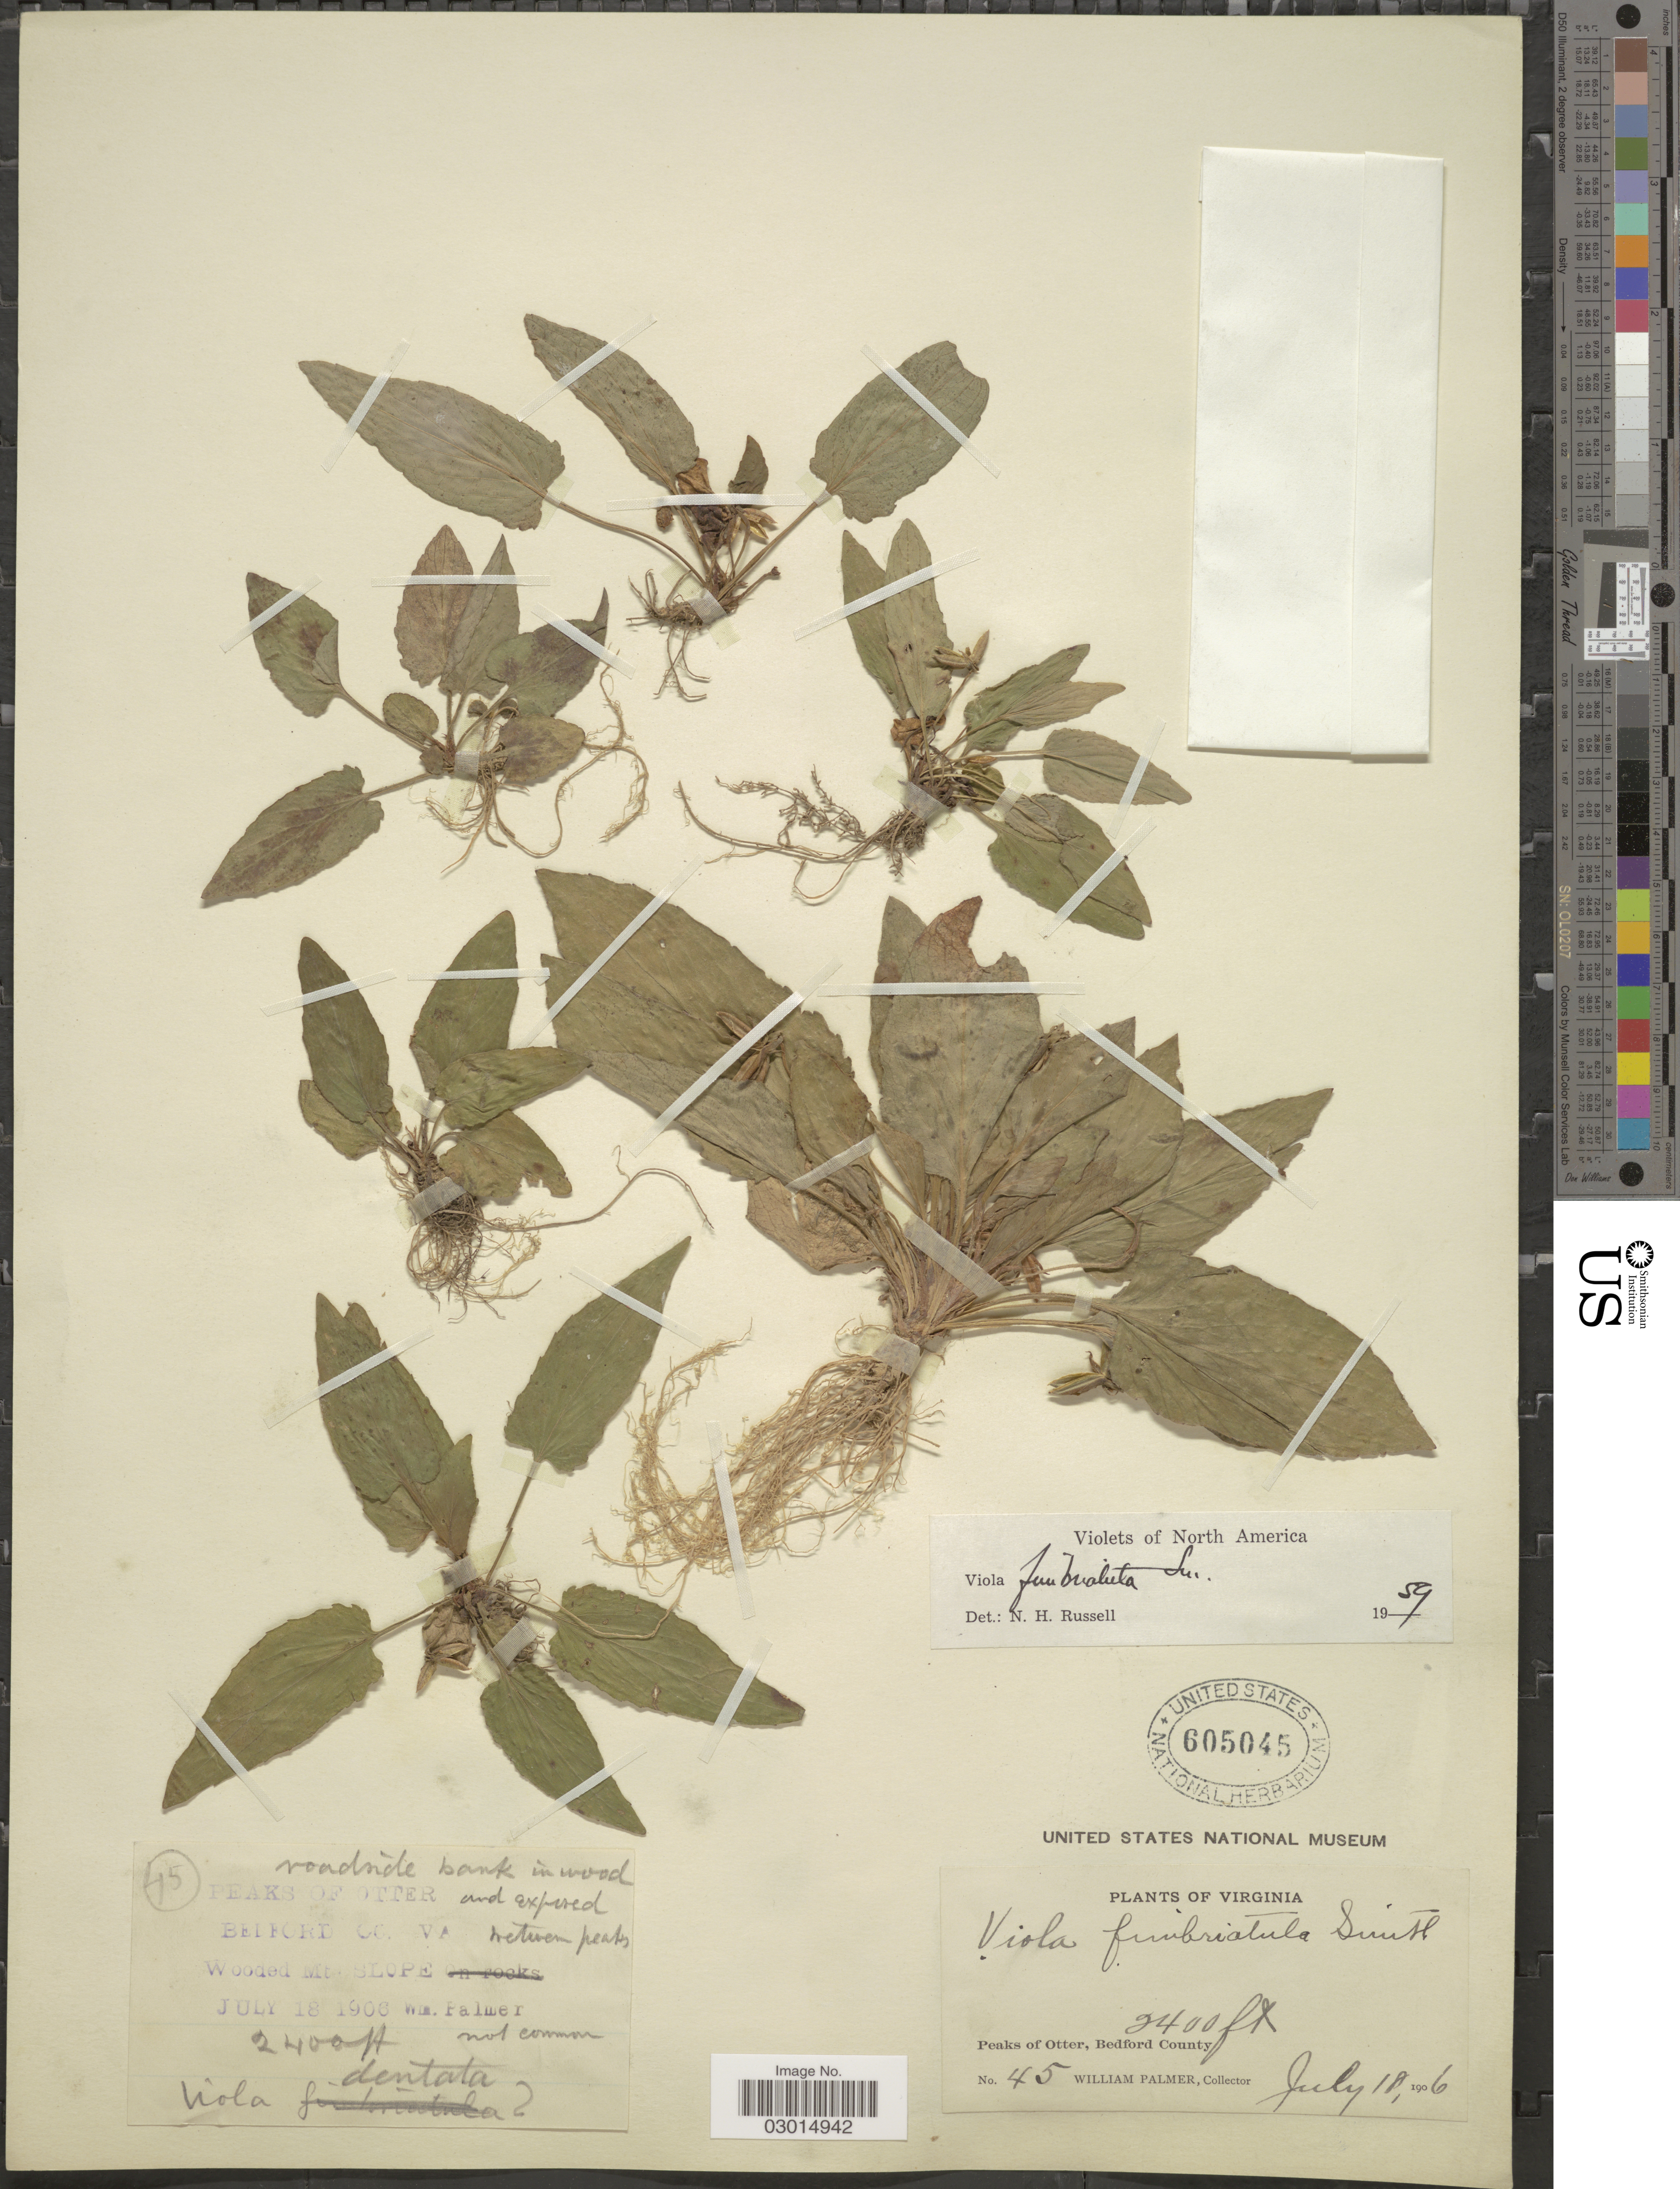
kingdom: Plantae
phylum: Tracheophyta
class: Magnoliopsida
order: Malpighiales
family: Violaceae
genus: Viola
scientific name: Viola fimbriatula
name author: Small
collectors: W. Palmer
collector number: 45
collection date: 1906-07-18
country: United States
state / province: Virginia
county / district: Bedford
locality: Peaks of Otter, Bedford County.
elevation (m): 732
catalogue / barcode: US 605045